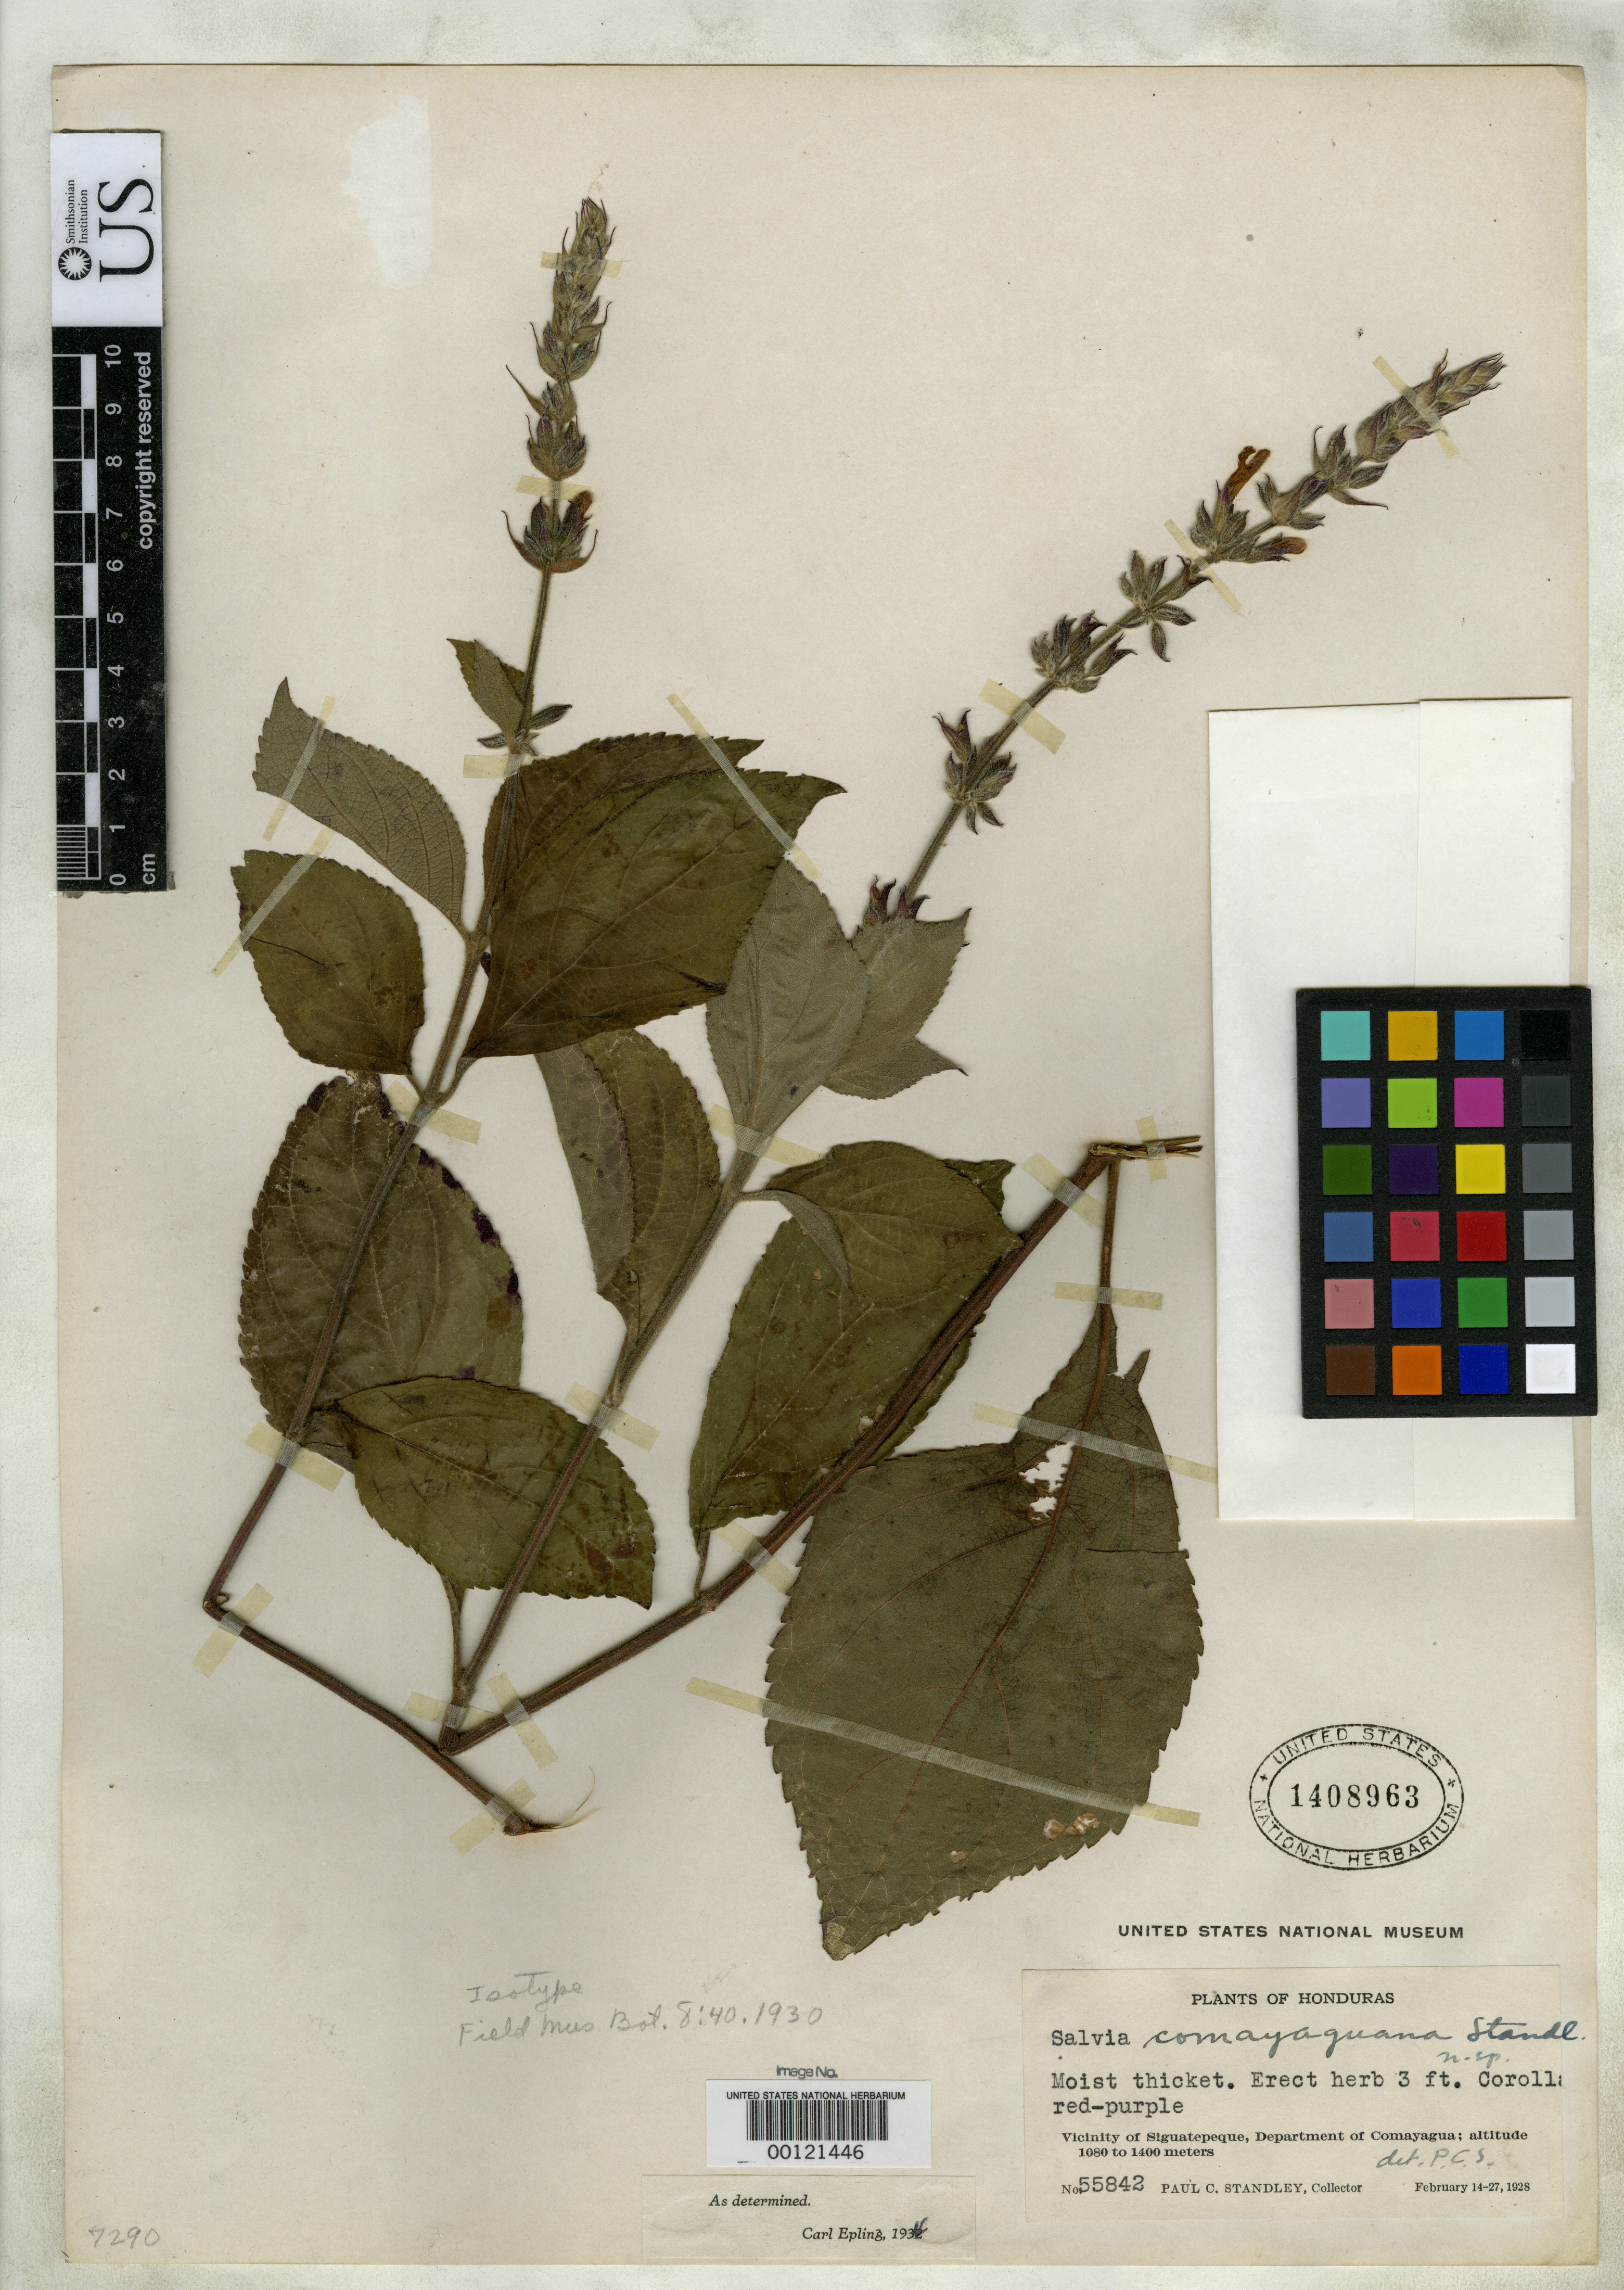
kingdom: Plantae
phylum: Tracheophyta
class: Magnoliopsida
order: Lamiales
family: Lamiaceae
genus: Salvia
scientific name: Salvia comayaguana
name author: Standl.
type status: Isotype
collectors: P. C. Standley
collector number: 55842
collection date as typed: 14 Feb 1928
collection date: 1928-02-14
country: Honduras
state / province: Comayagua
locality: Siguatepeque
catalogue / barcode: US 1408963